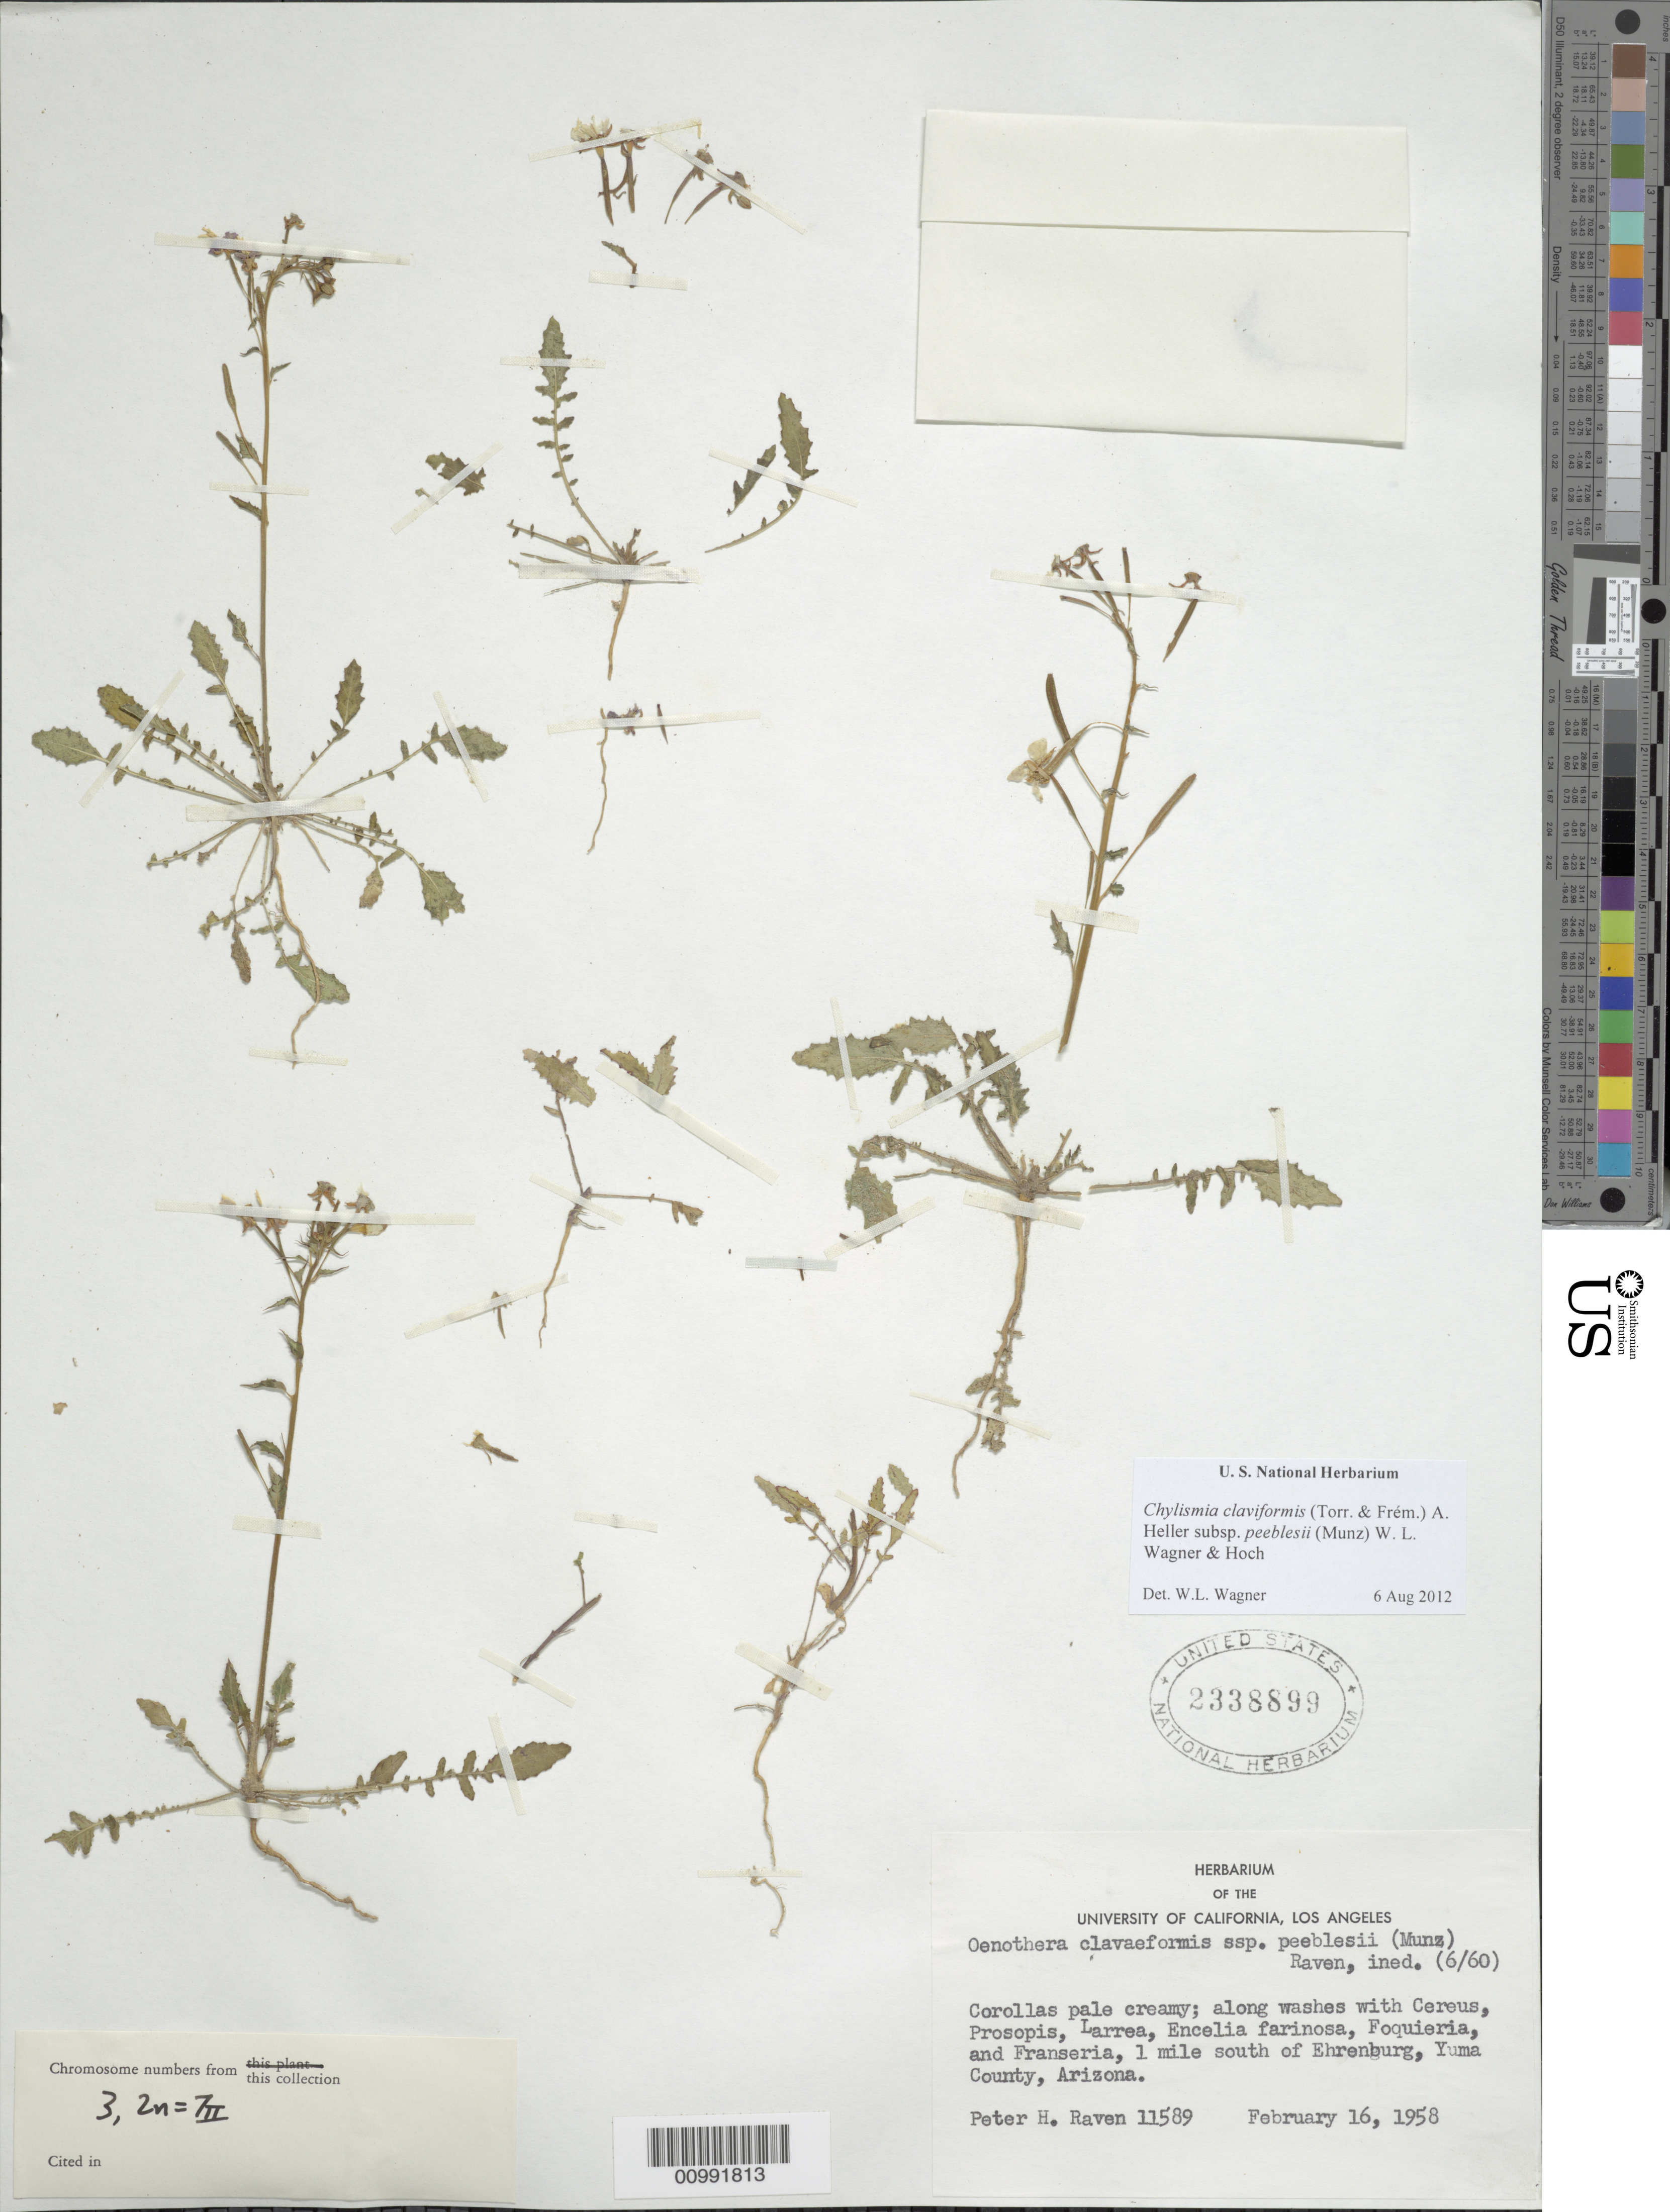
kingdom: Plantae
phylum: Tracheophyta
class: Magnoliopsida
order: Myrtales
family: Onagraceae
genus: Chylismia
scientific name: Chylismia claviformis subsp. peeblesii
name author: (Munz) W.L. Wagner & Hoch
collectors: P. H. Raven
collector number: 11589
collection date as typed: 16 Feb 1958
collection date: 1958-02-16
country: United States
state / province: Arizona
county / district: Yuma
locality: Along washes, 1 mile south of Ehrenburg.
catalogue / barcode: US 2338899